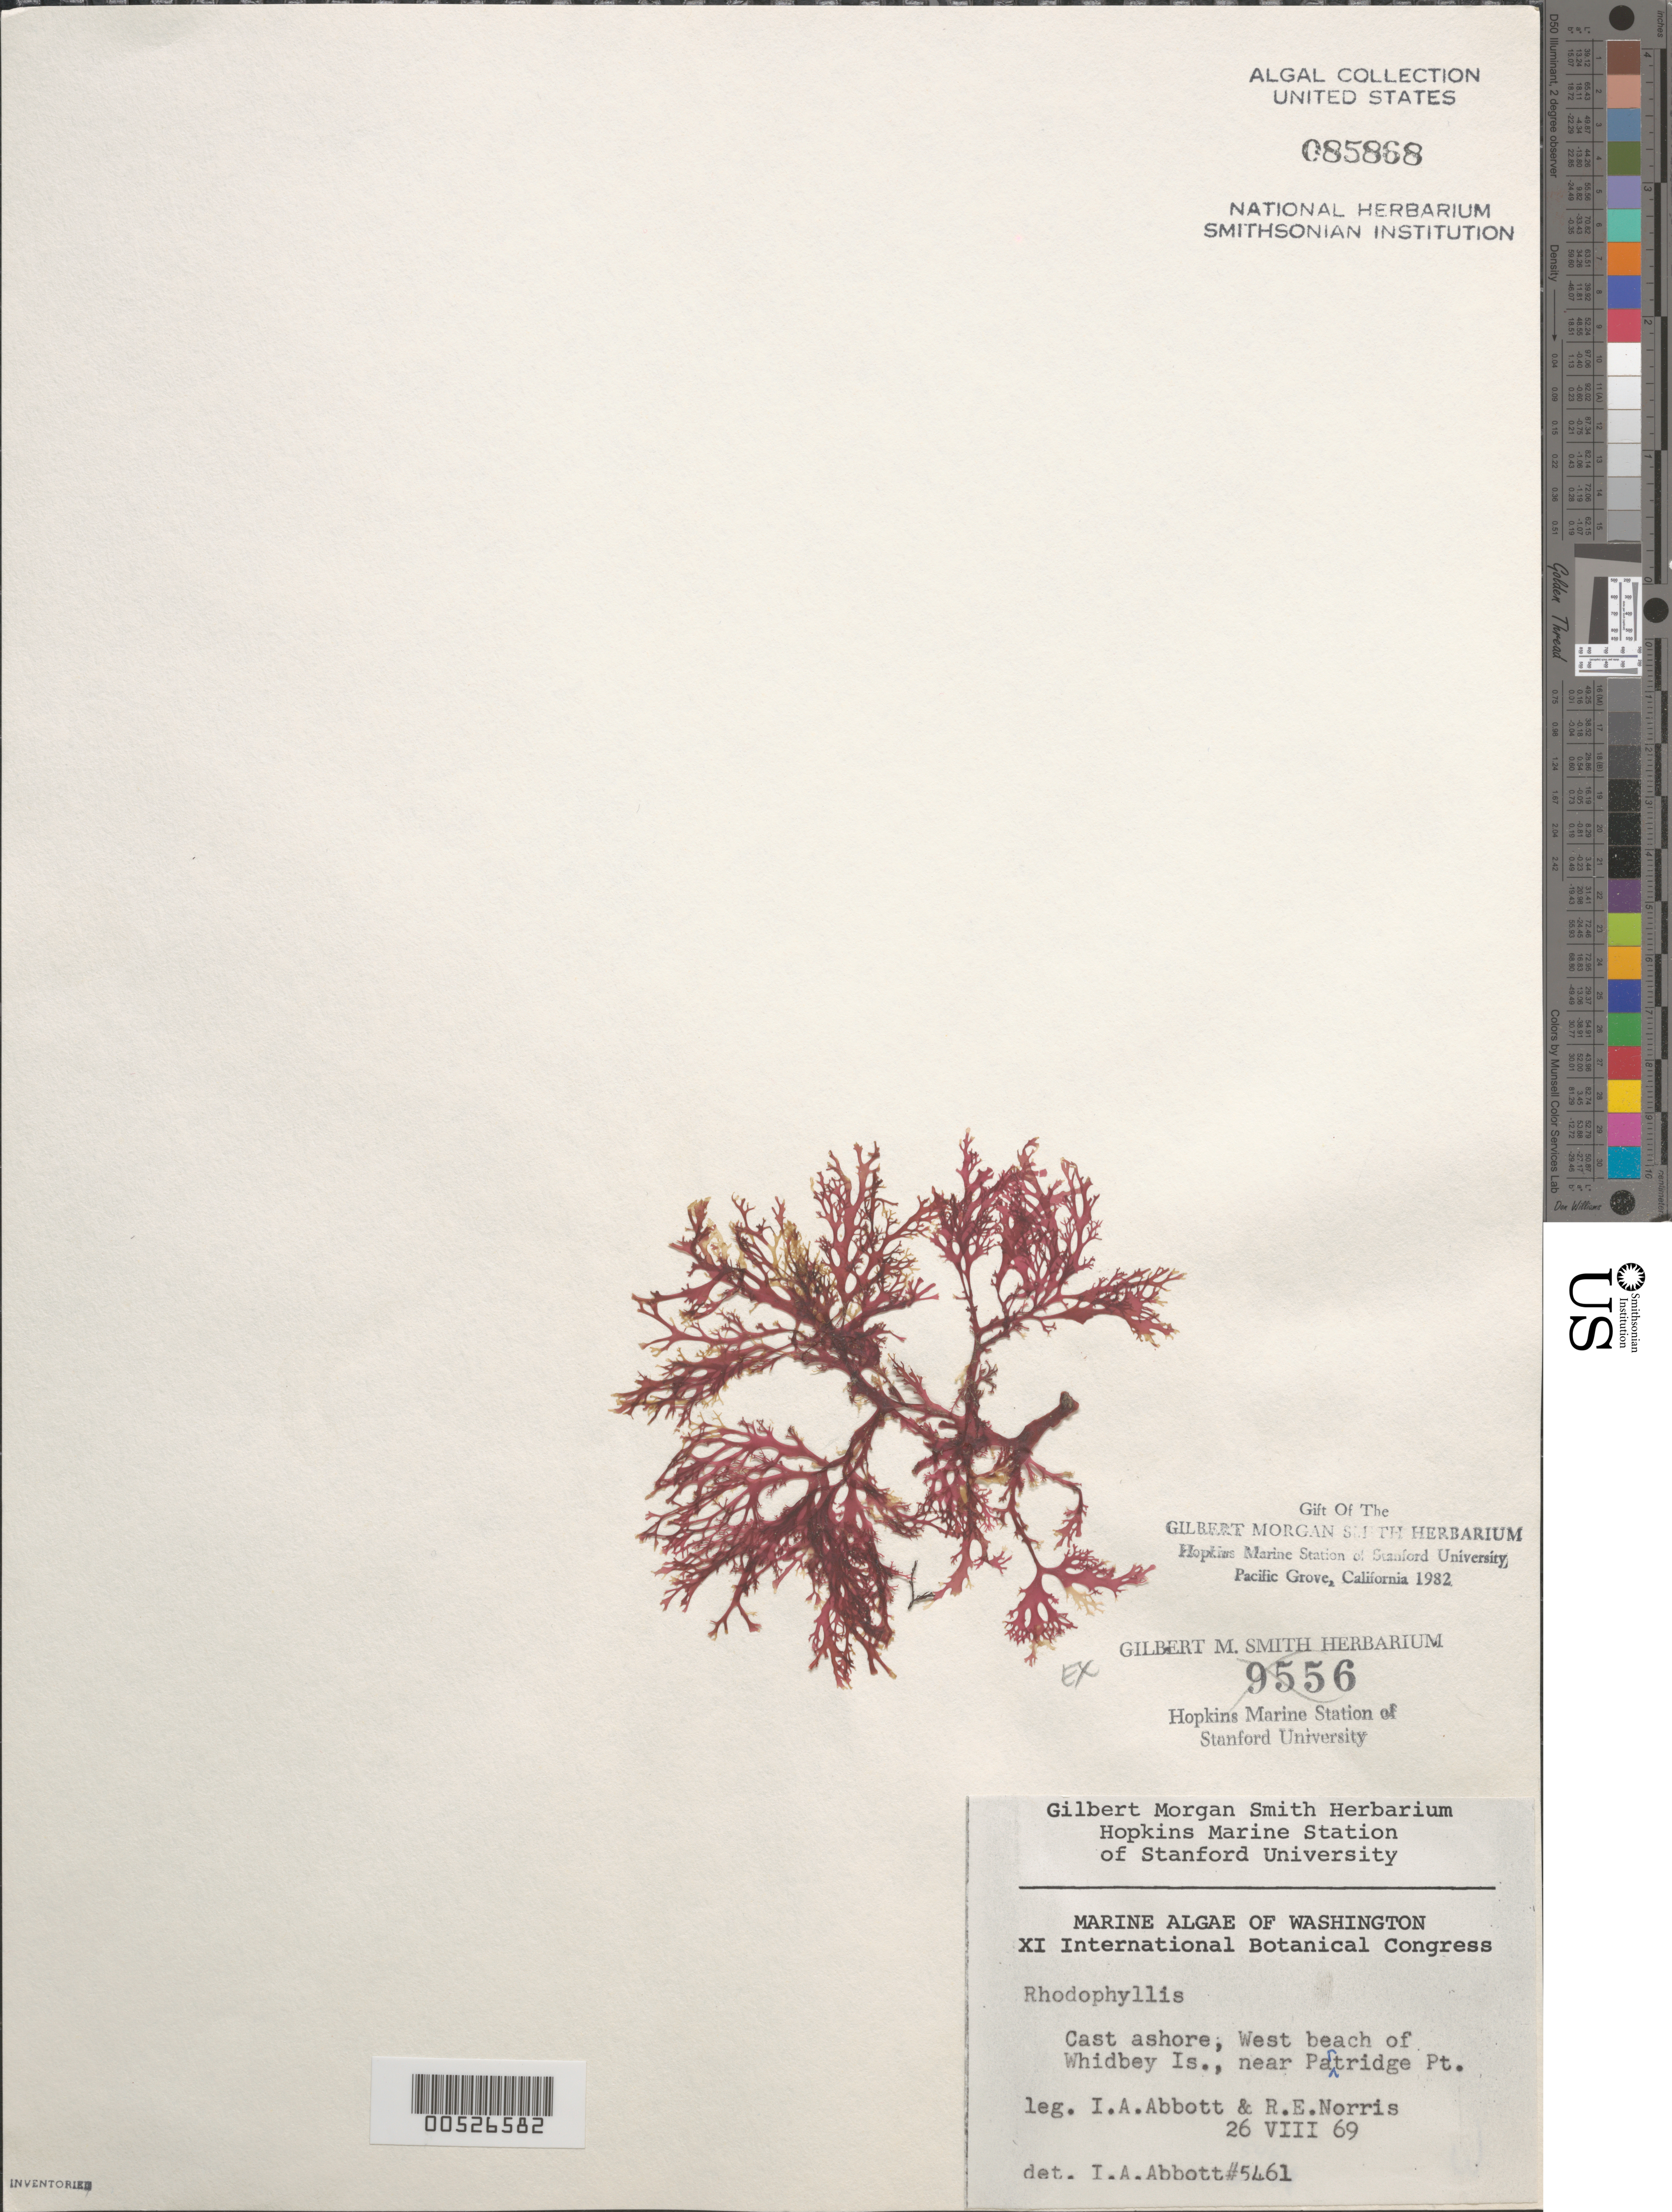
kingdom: Plantae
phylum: Rhodophyta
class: Florideophyceae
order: Gigartinales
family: Cystocloniaceae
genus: Rhodophyllis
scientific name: Rhodophyllis sp.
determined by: Abbott, Isabella A.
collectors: I. A. Abbott & R. E. Norris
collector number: IAA 5461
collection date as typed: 26 Aug 1969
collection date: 1969-08-26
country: United States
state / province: Washington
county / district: Island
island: Whidbey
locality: West Beach near Partridge Point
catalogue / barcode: US 85868